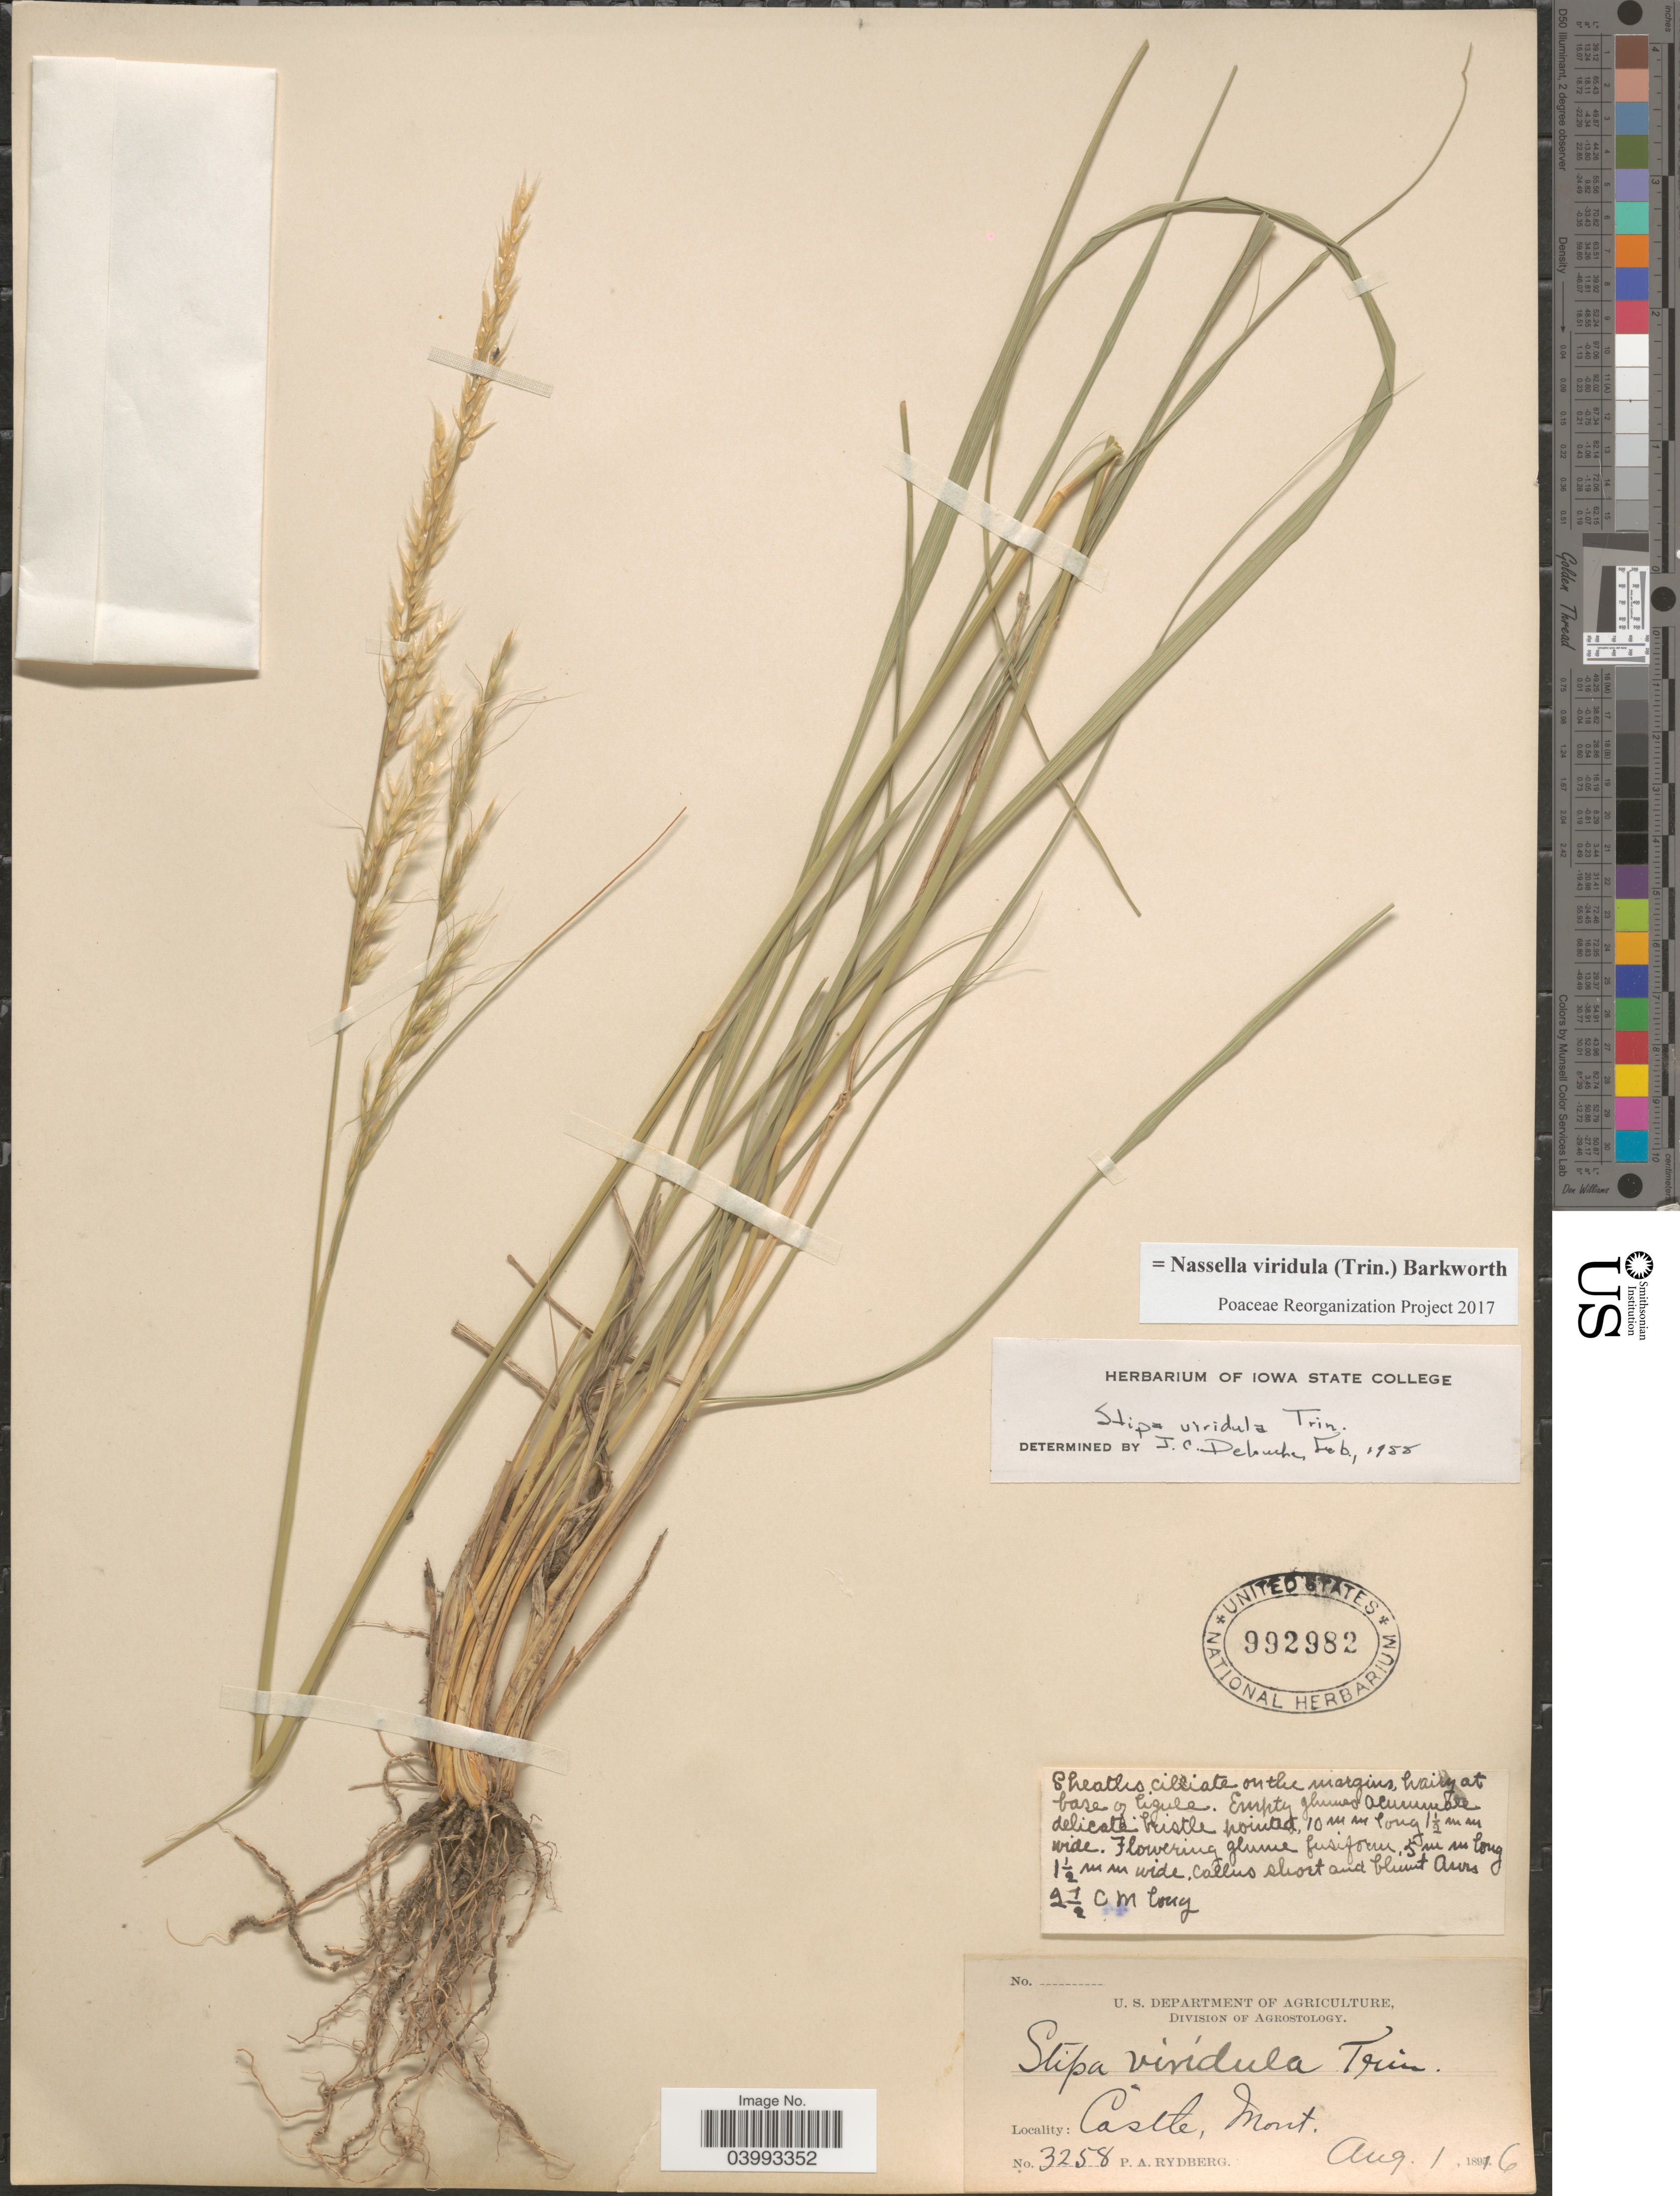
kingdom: Plantae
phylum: Tracheophyta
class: Liliopsida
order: Poales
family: Poaceae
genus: Nassella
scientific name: Nassella viridula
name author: (Trin.) Barkworth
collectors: P. A. Rydberg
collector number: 3258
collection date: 1896-08-01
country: United States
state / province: Montana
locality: Castle.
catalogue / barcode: US 992982